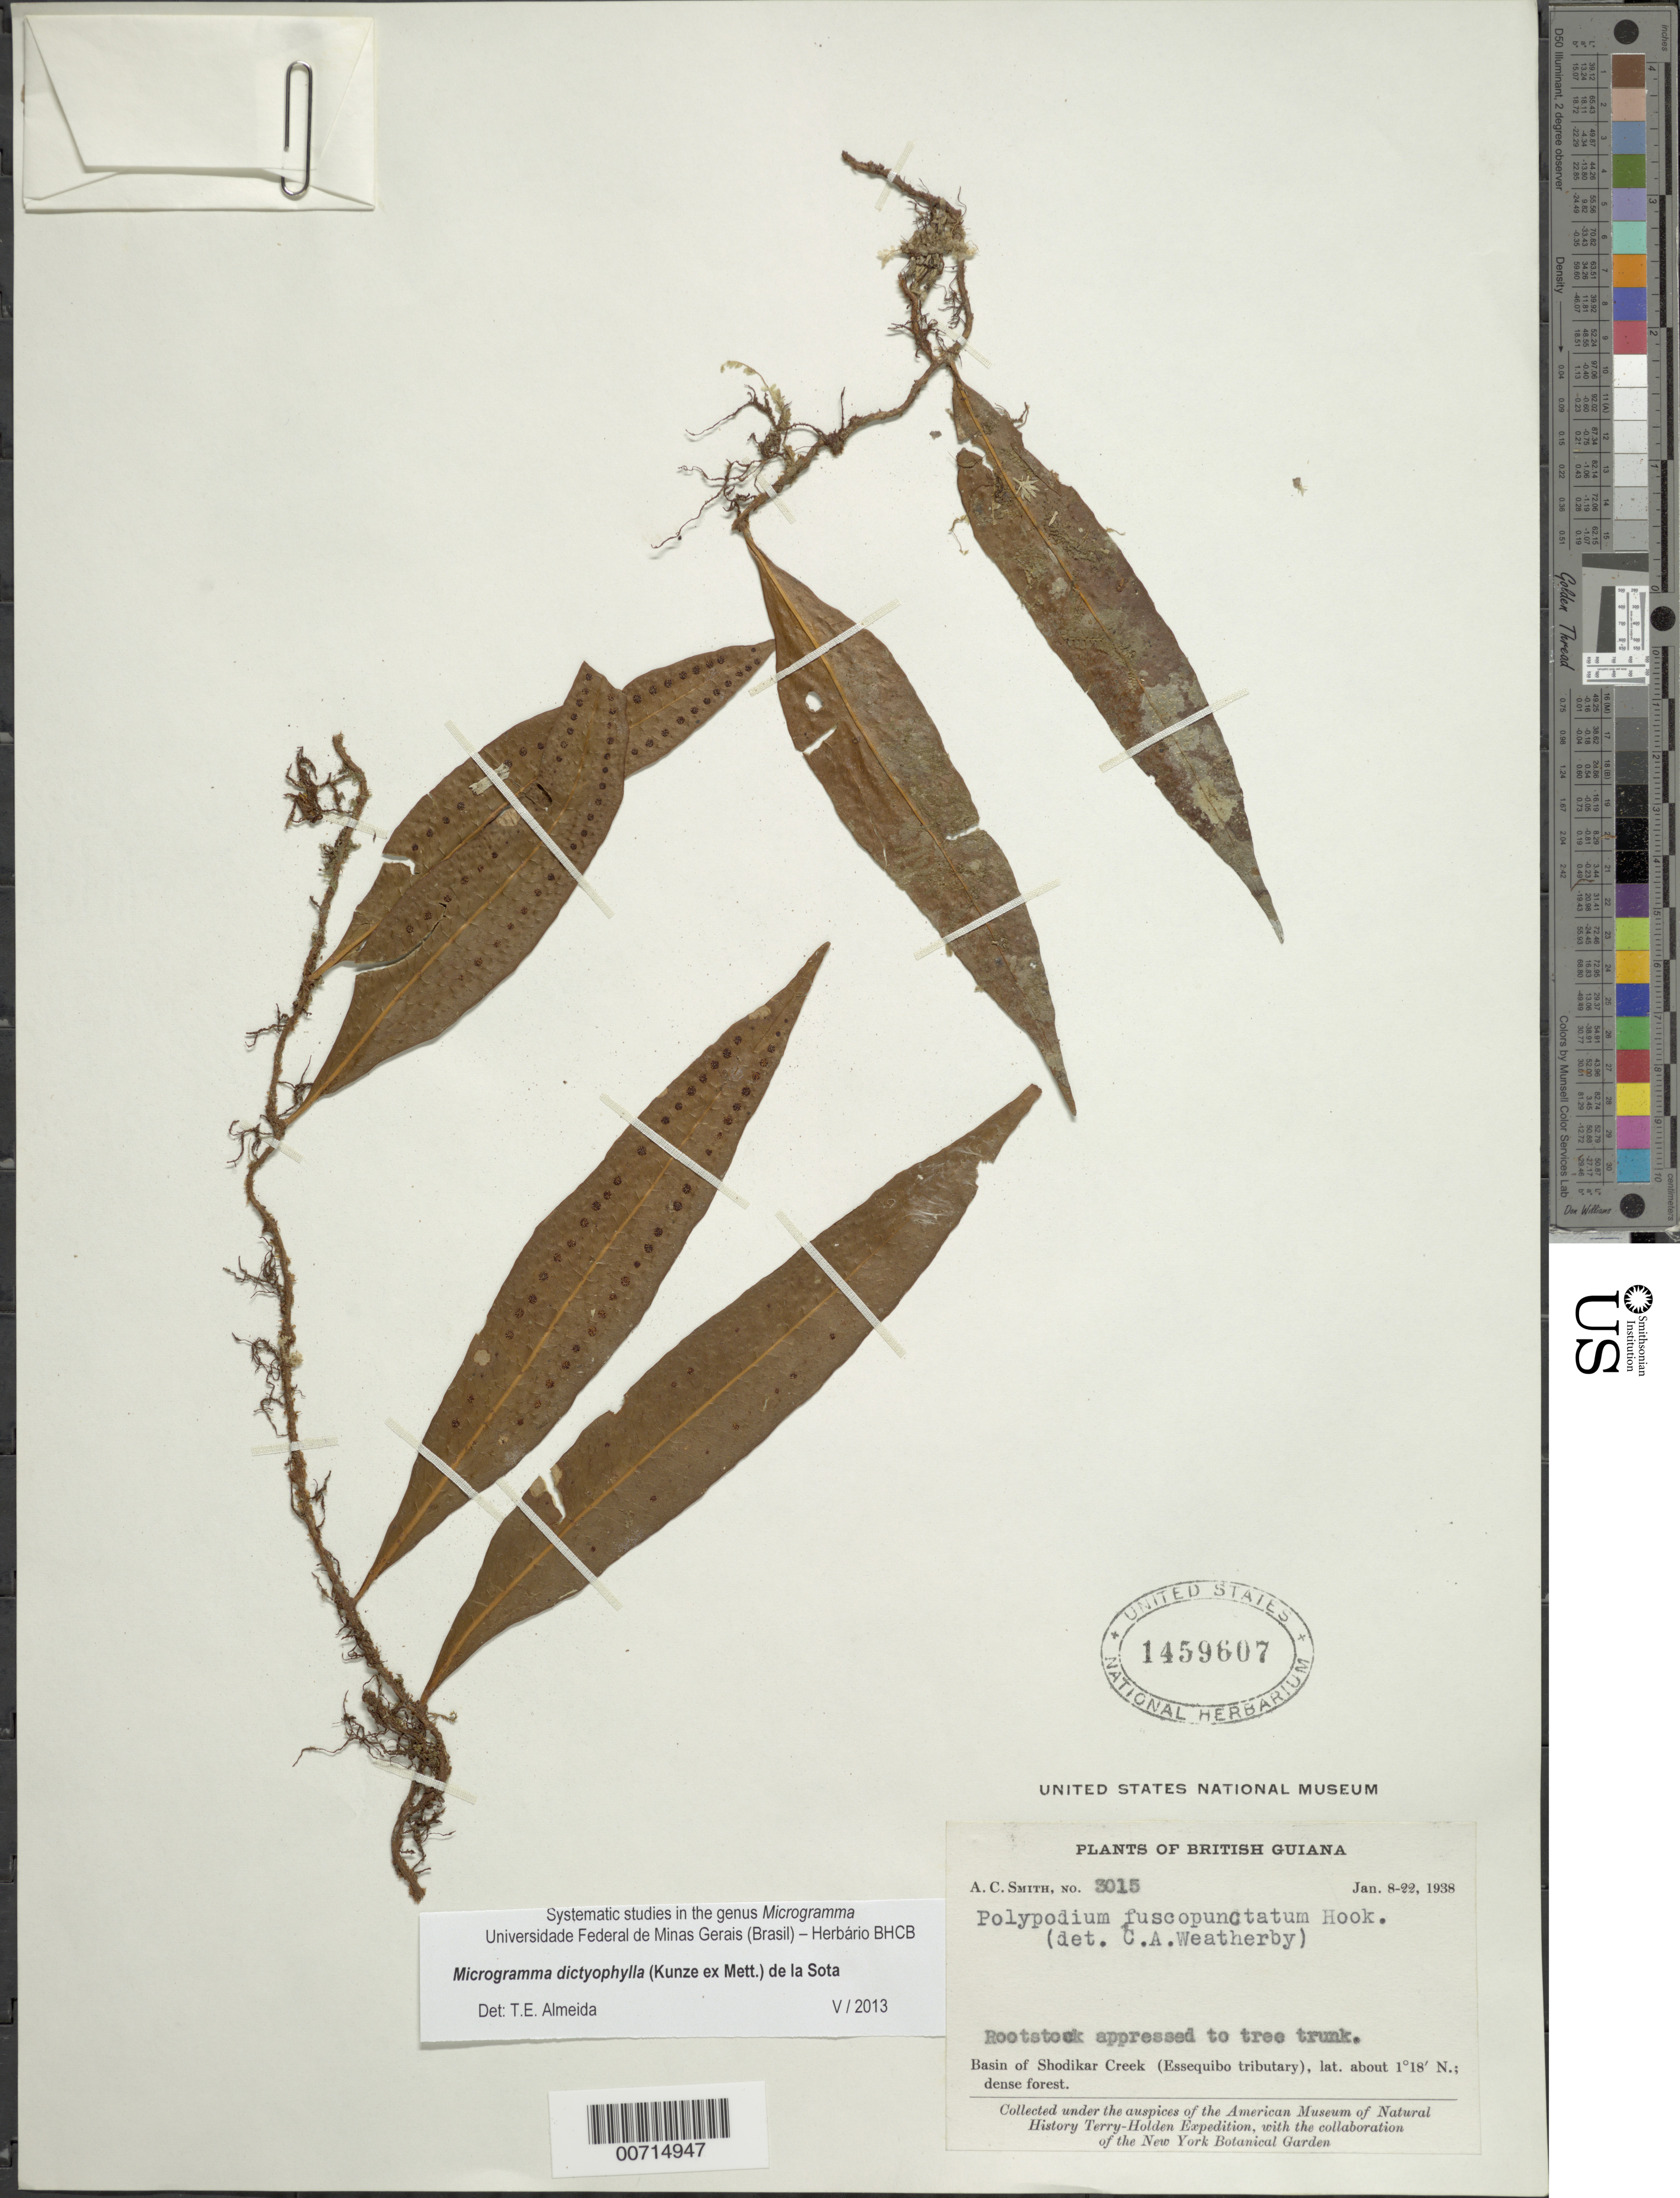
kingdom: Plantae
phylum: Tracheophyta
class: Polypodiopsida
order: Polypodiales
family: Polypodiaceae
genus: Microgramma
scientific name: Microgramma dictyophylla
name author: (Kunze ex Mett.) de la Sota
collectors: A. C. Smith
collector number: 3015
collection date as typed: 8-Jan-38 to 22-Jan-38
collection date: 1938-01-08/1938-01-22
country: Guyana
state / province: U. Takutu-U. Essequibo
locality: Shodikar Creek, basin of (Essequibo tributary)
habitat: Dense forest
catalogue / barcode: US 1459607